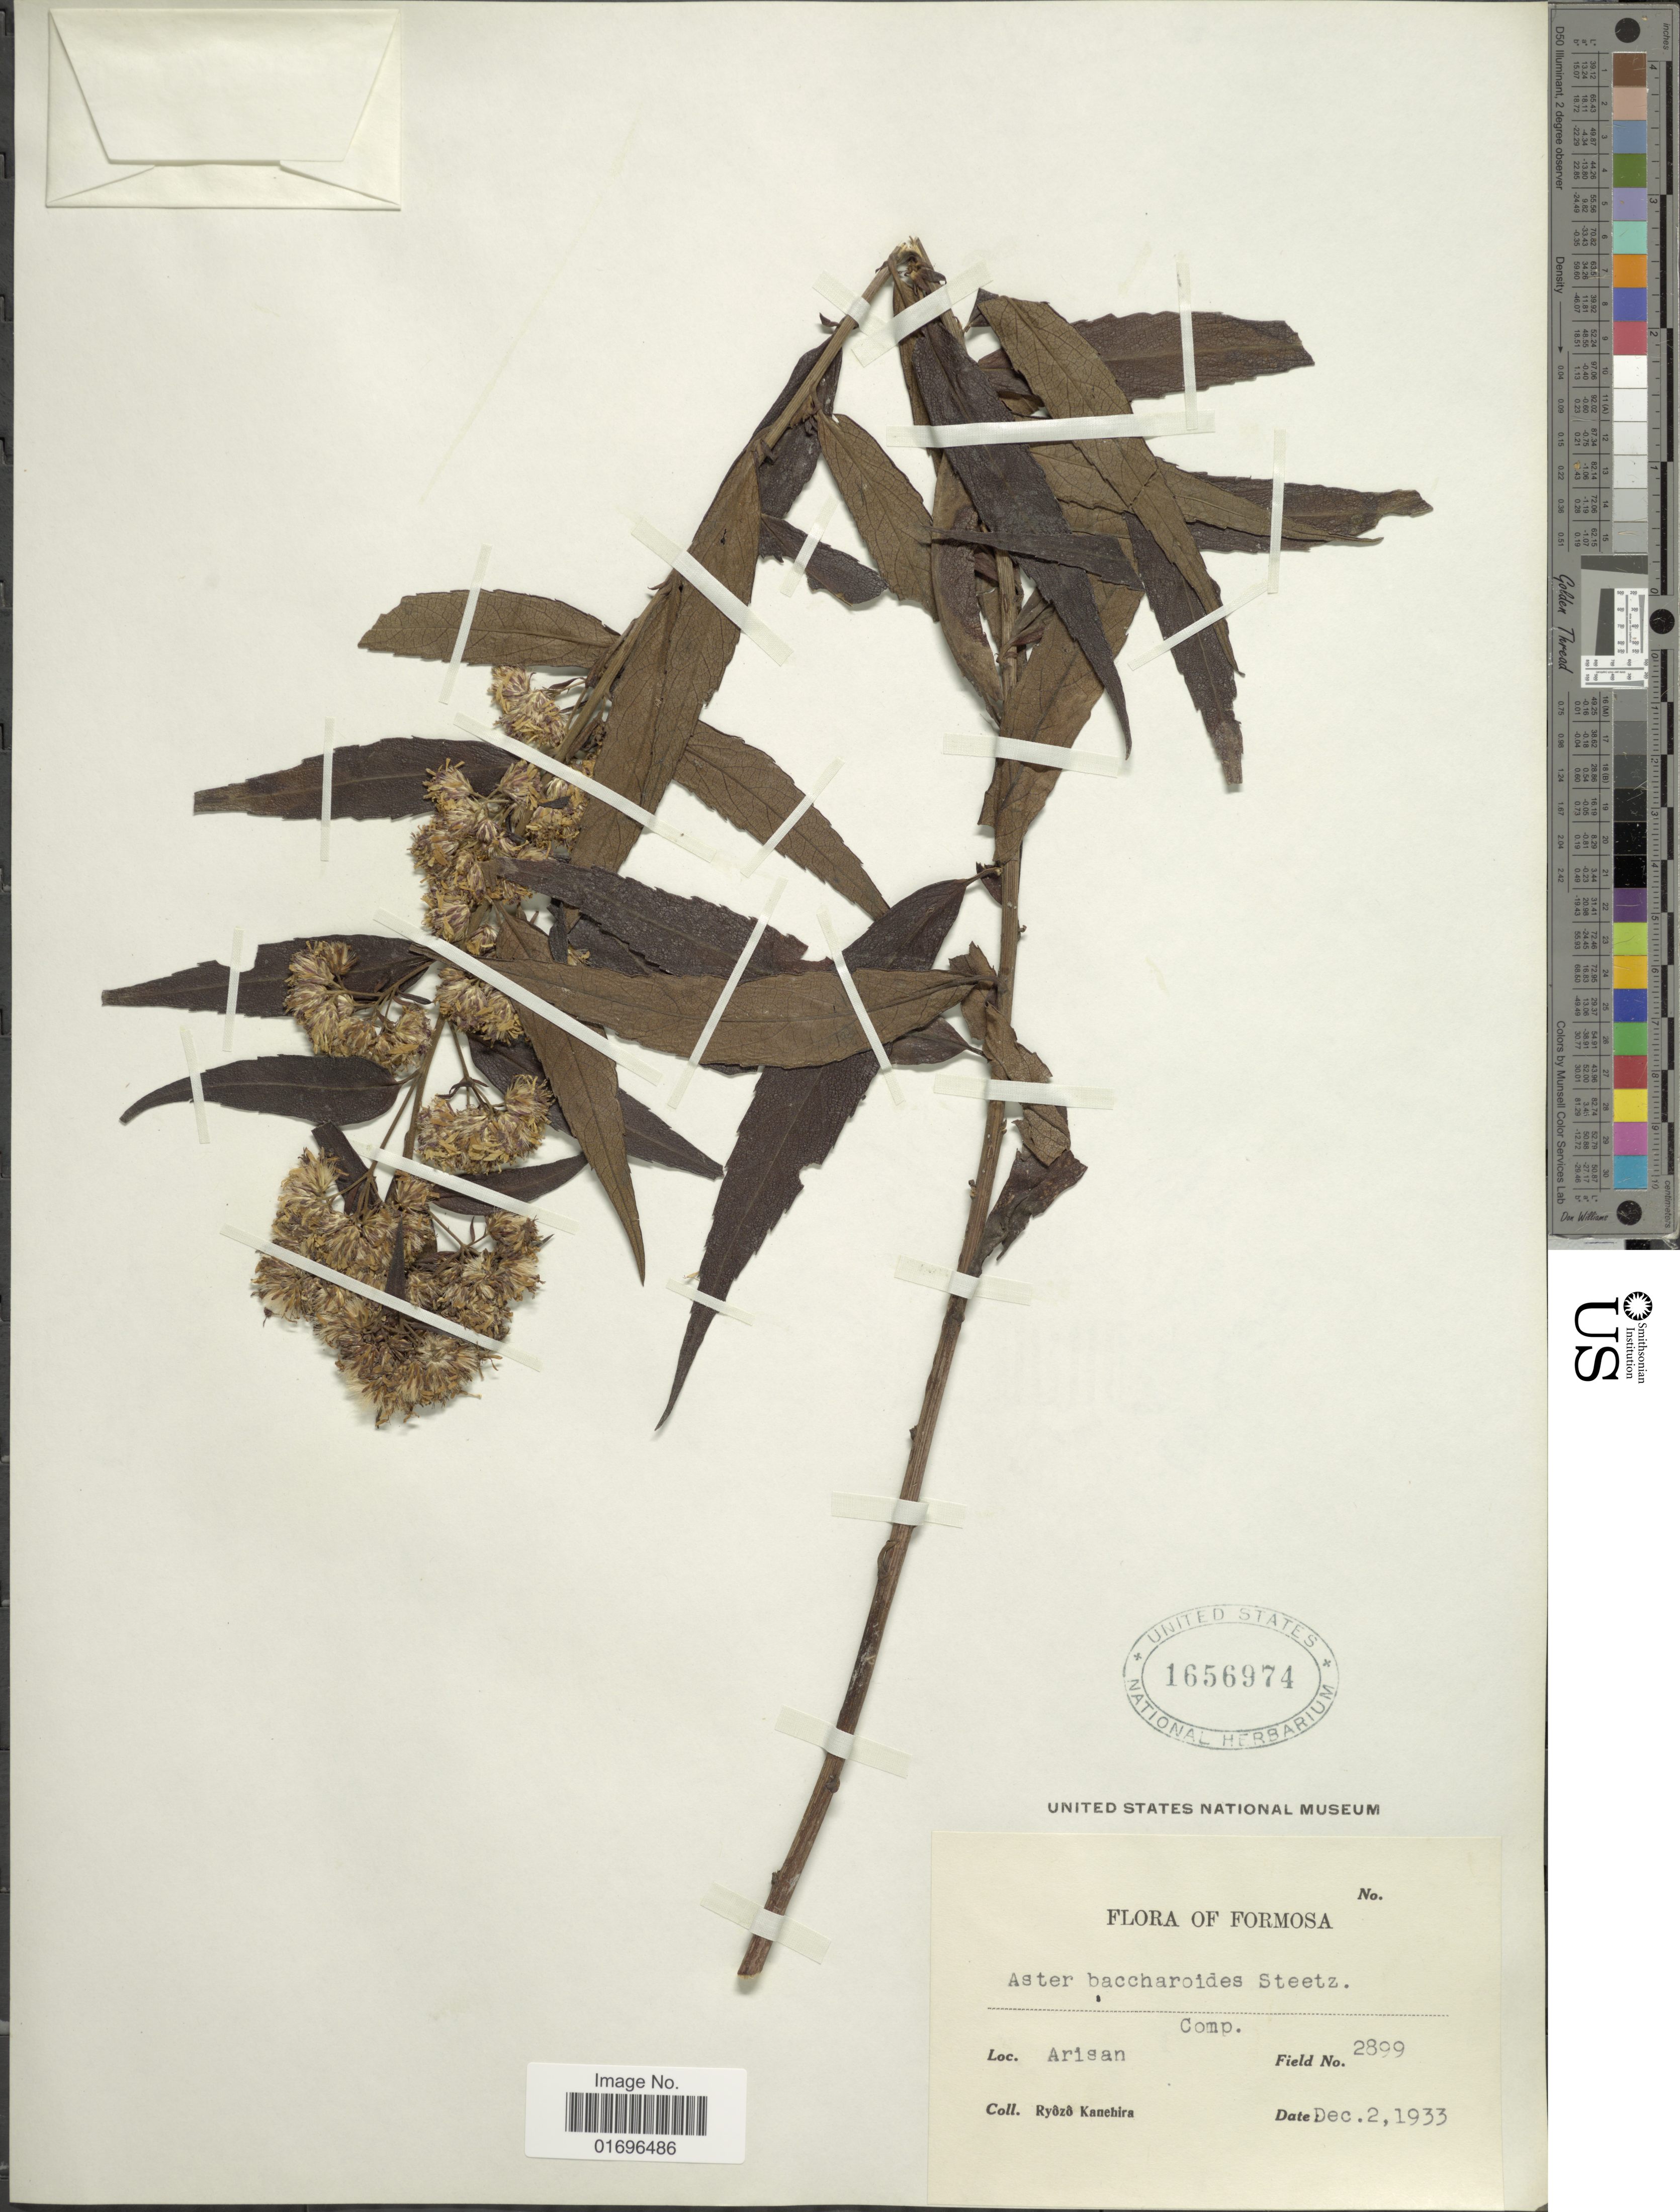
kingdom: Plantae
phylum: Tracheophyta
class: Magnoliopsida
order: Asterales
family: Asteraceae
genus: Aster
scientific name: Aster baccharoides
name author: (Benth.) Steetz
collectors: R. Kanehira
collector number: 2899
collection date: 1933-12-02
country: Taiwan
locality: Formosa. Arisan.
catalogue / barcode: US 1655974